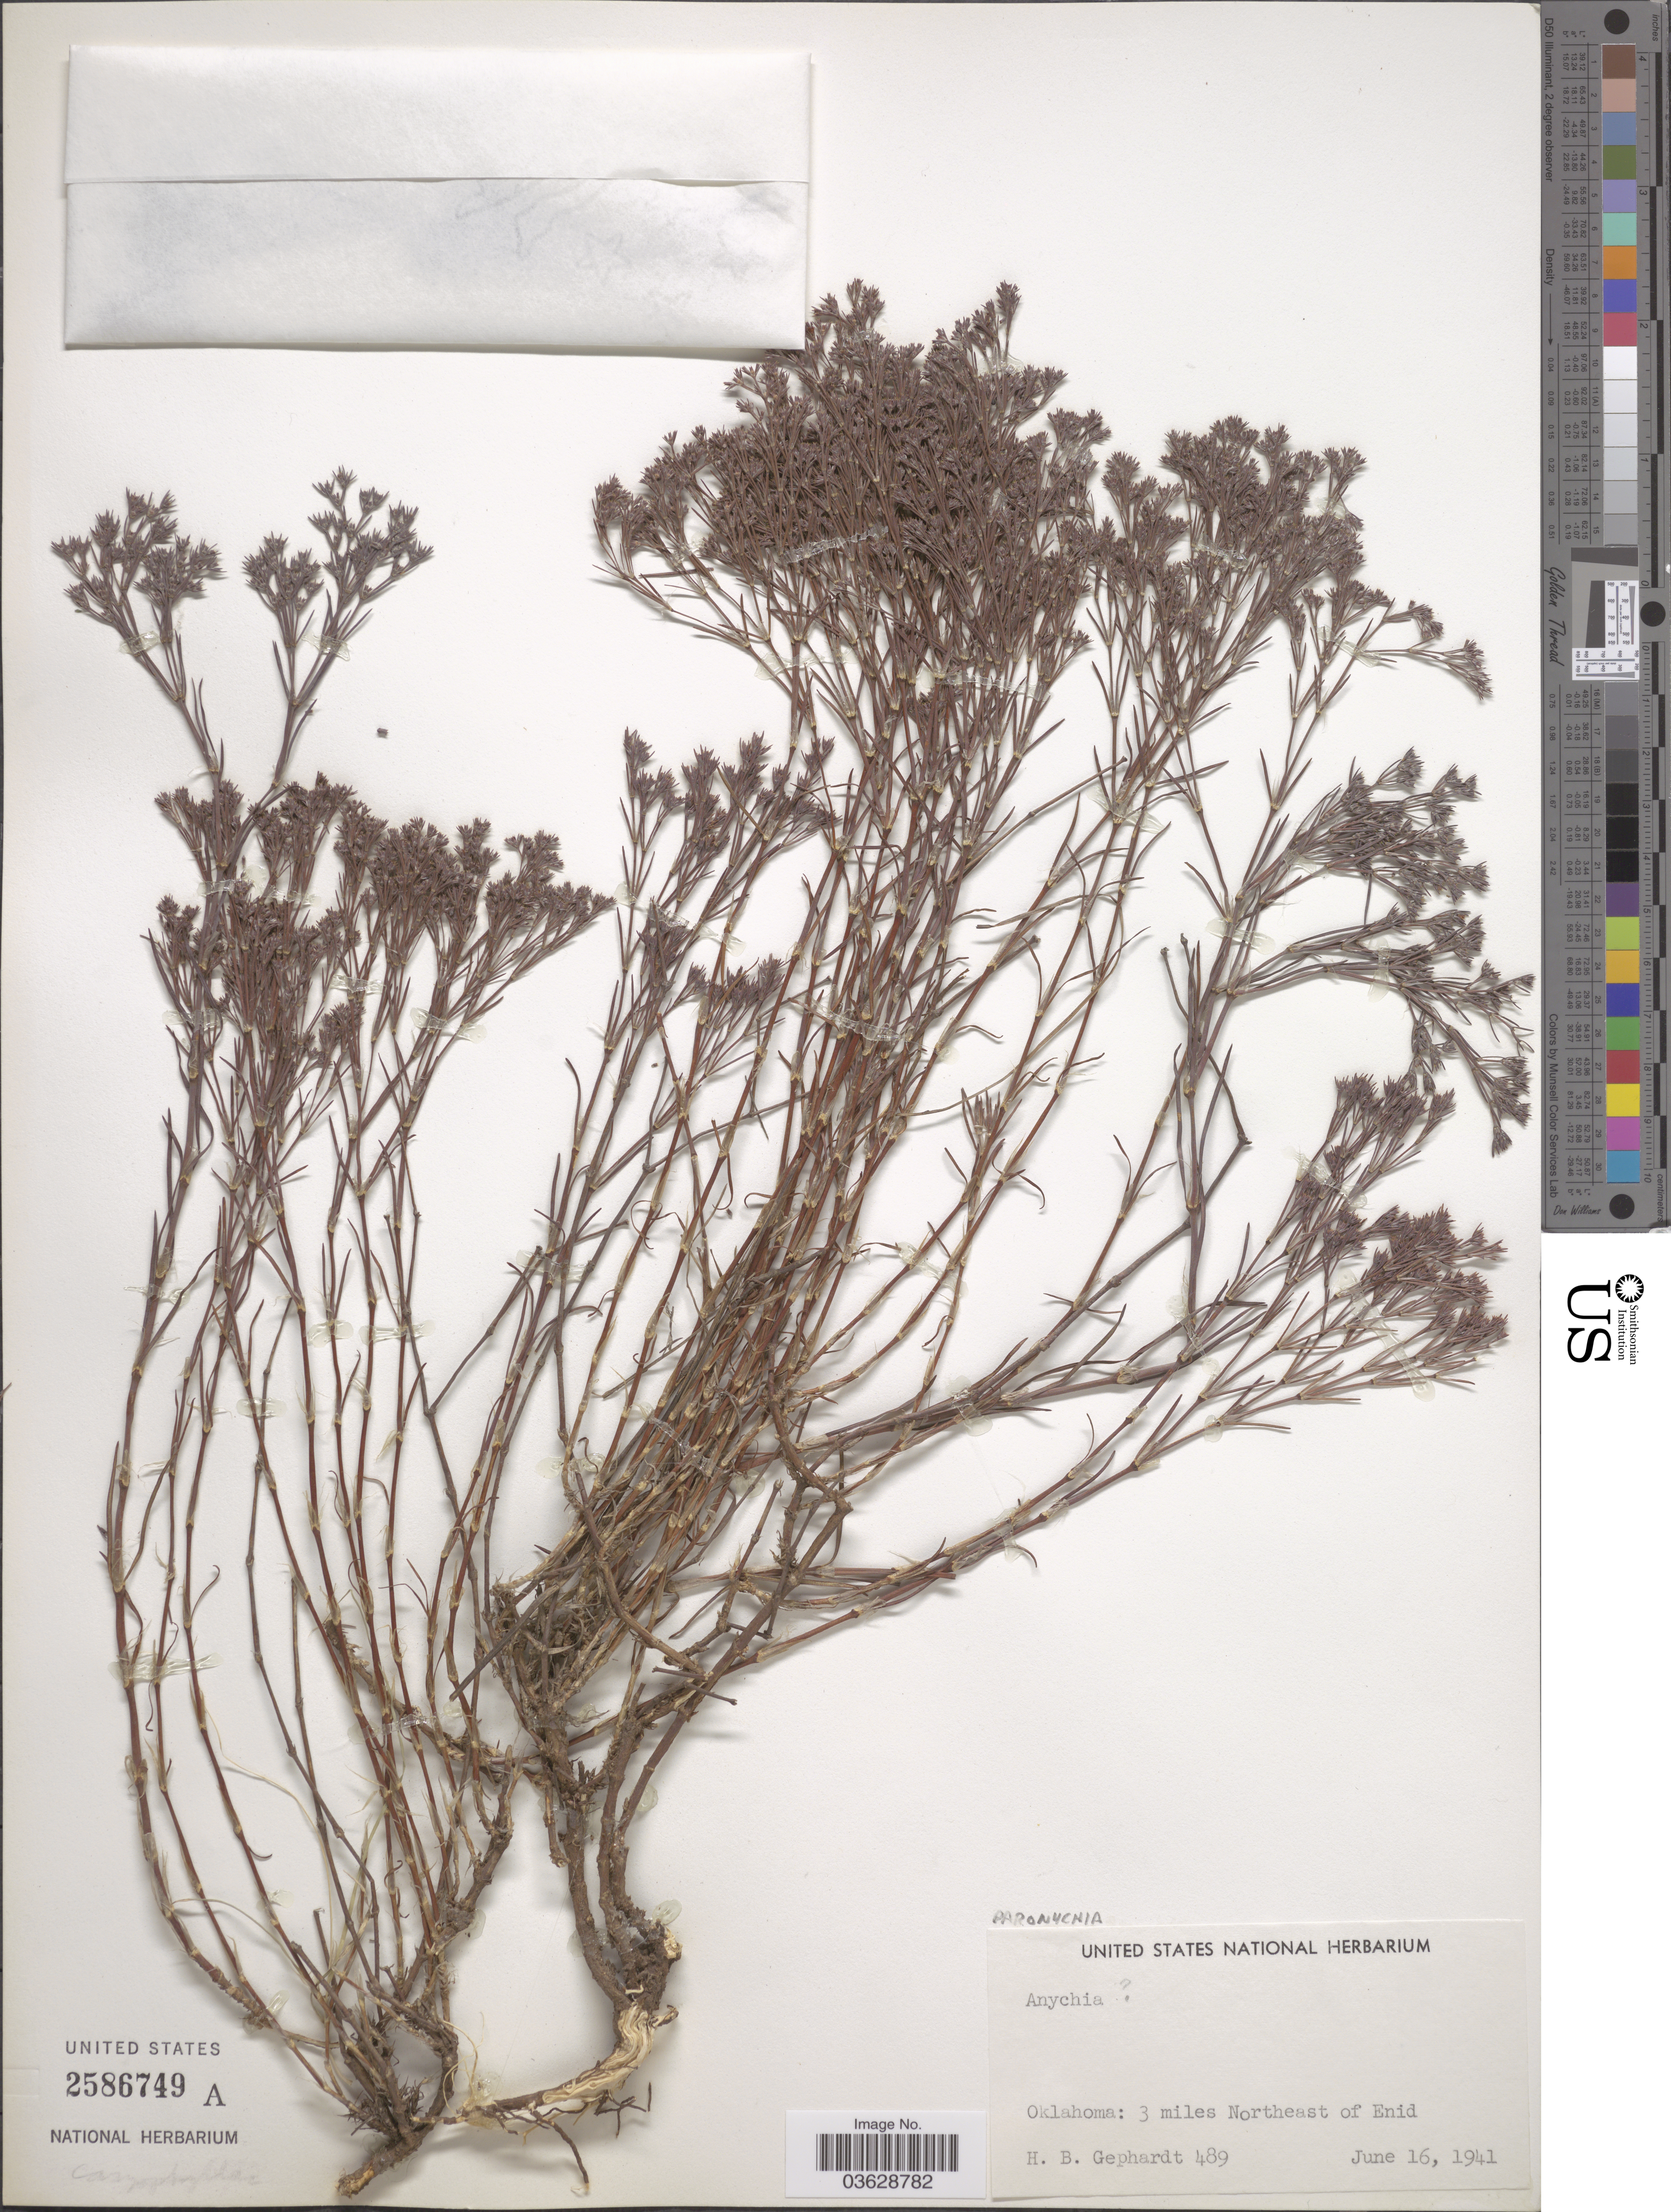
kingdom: Plantae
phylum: Tracheophyta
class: Magnoliopsida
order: Caryophyllales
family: Caryophyllaceae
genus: Paronychia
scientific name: Paronychia jamesii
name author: Torr. & A. Gray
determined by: Strong, Mark T., (BOT), Smithsonian Institution - National Museum of Natural History (UNITED STATES)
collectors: H. Gephardt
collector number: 489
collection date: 1941-06-16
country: United States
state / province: Oklahoma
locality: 3 miles Northeast of Enid.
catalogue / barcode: US 2586749A